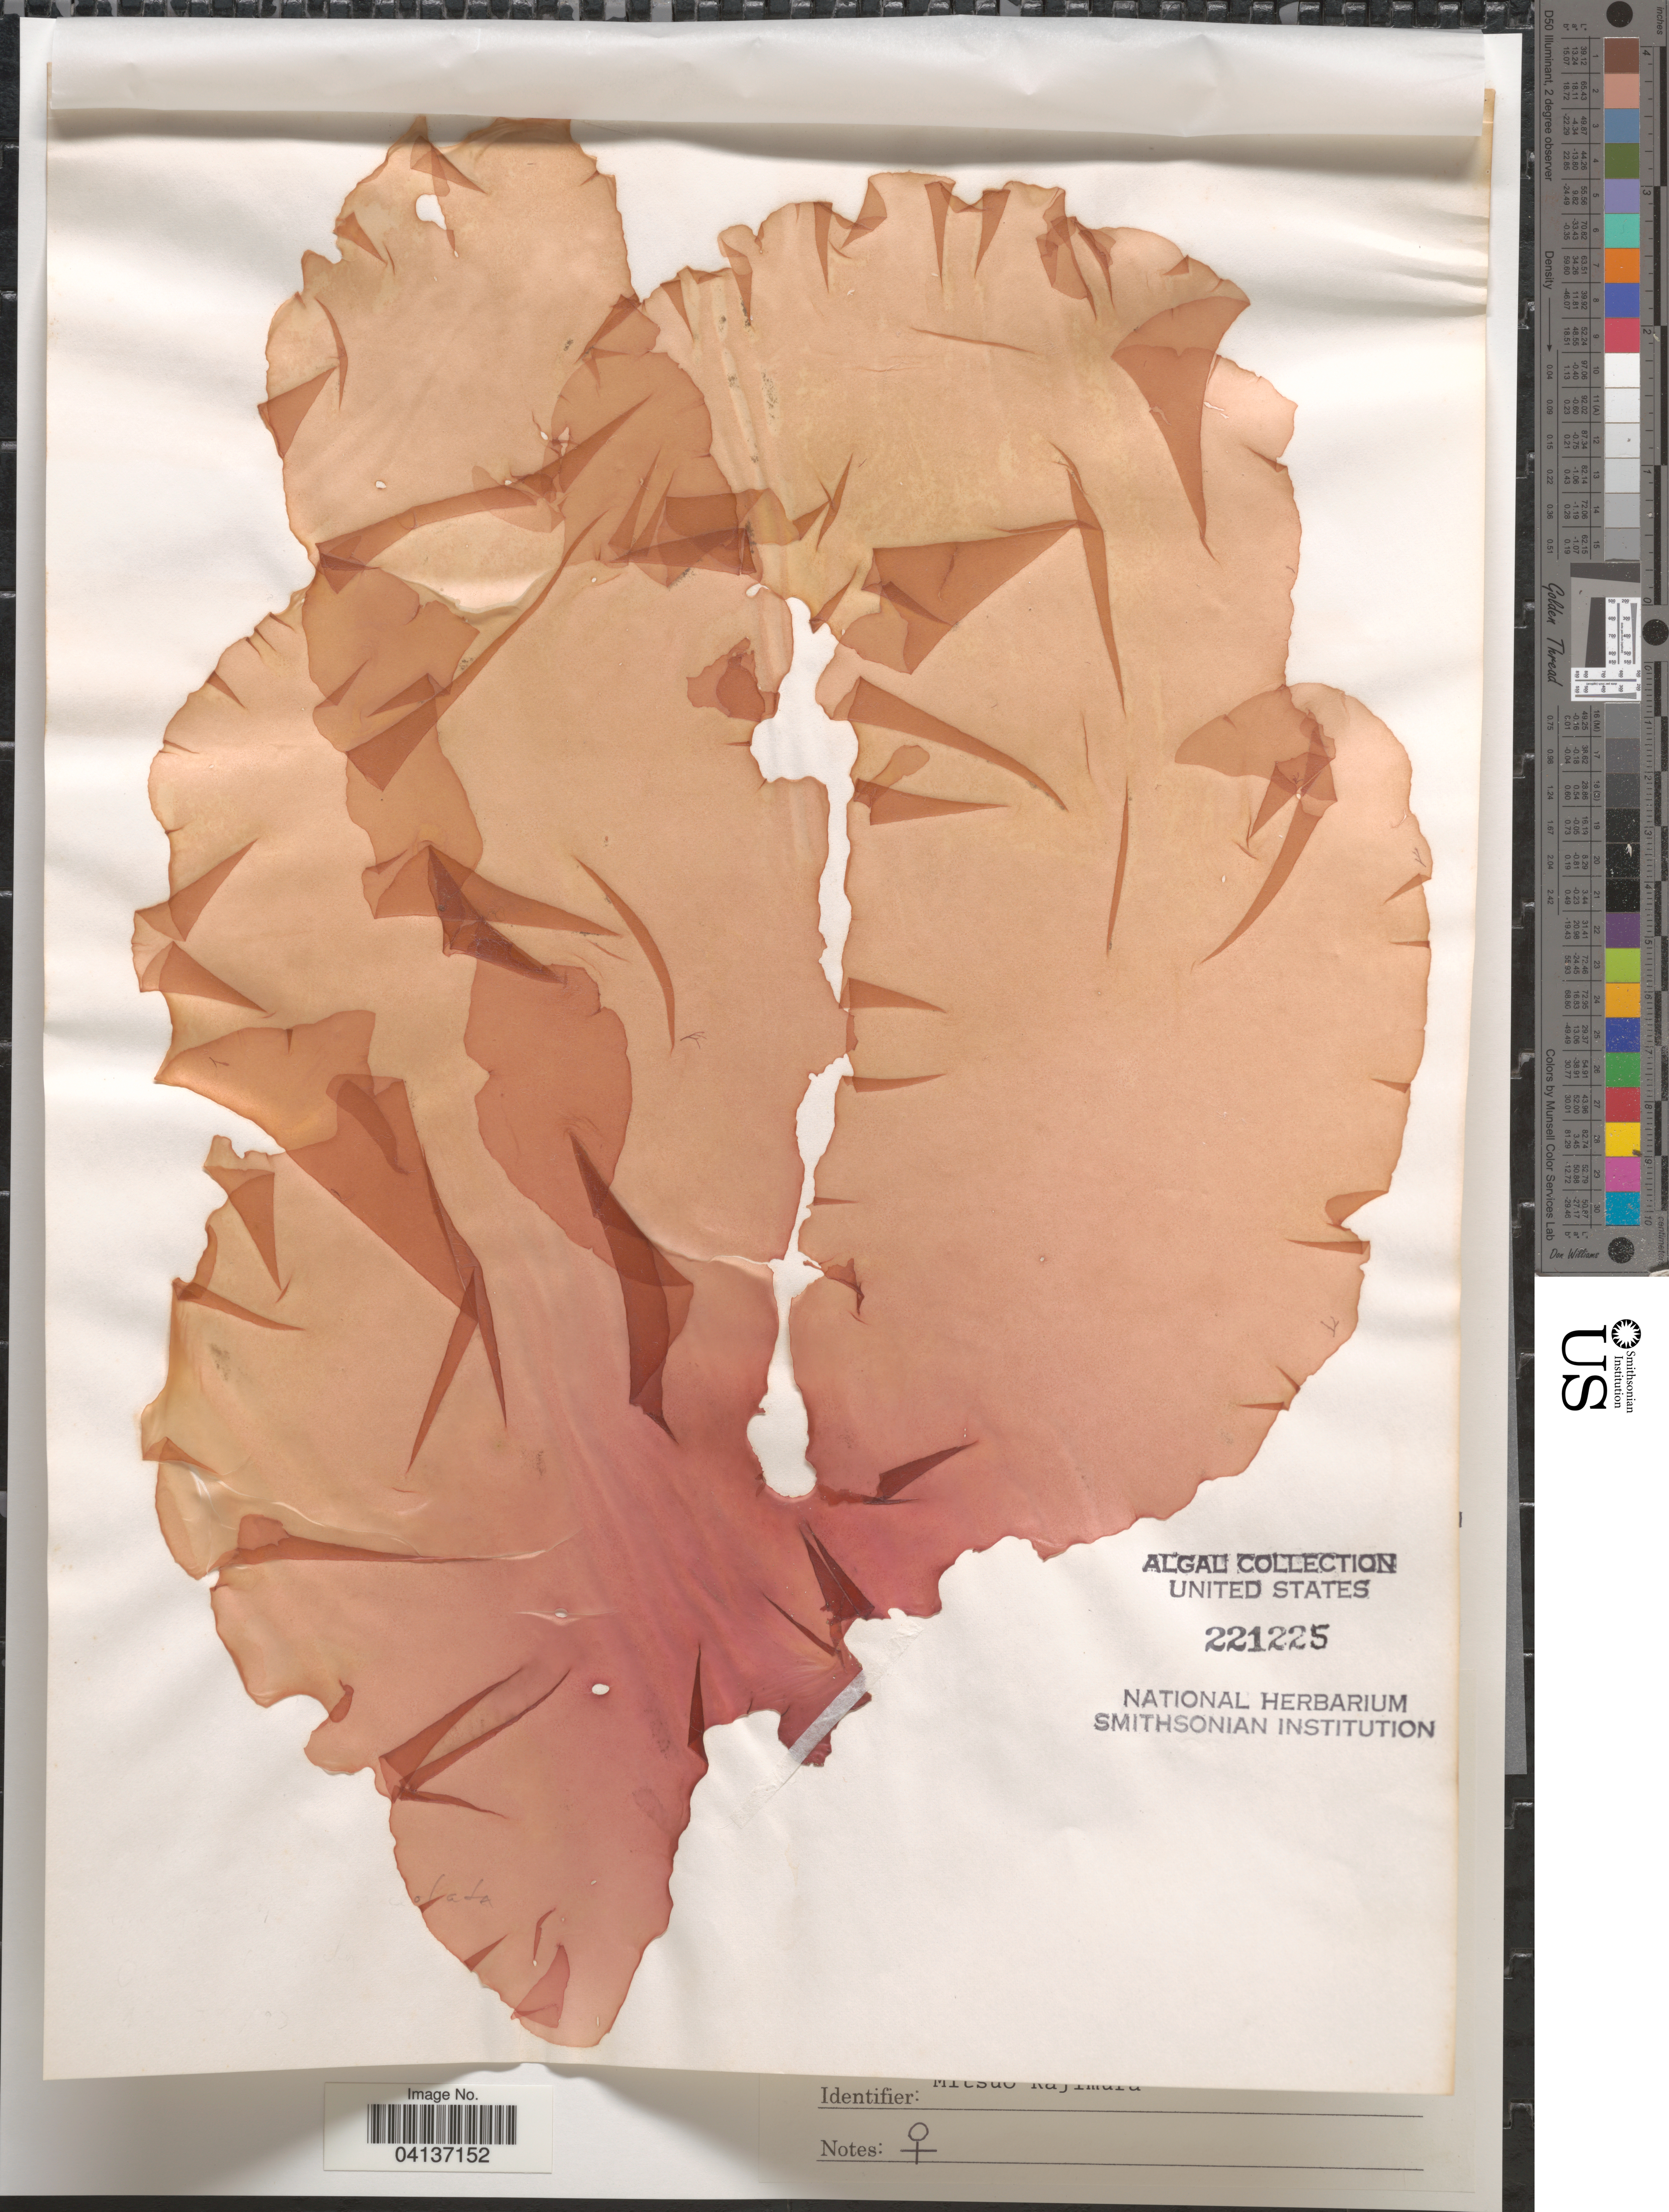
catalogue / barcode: US 221225